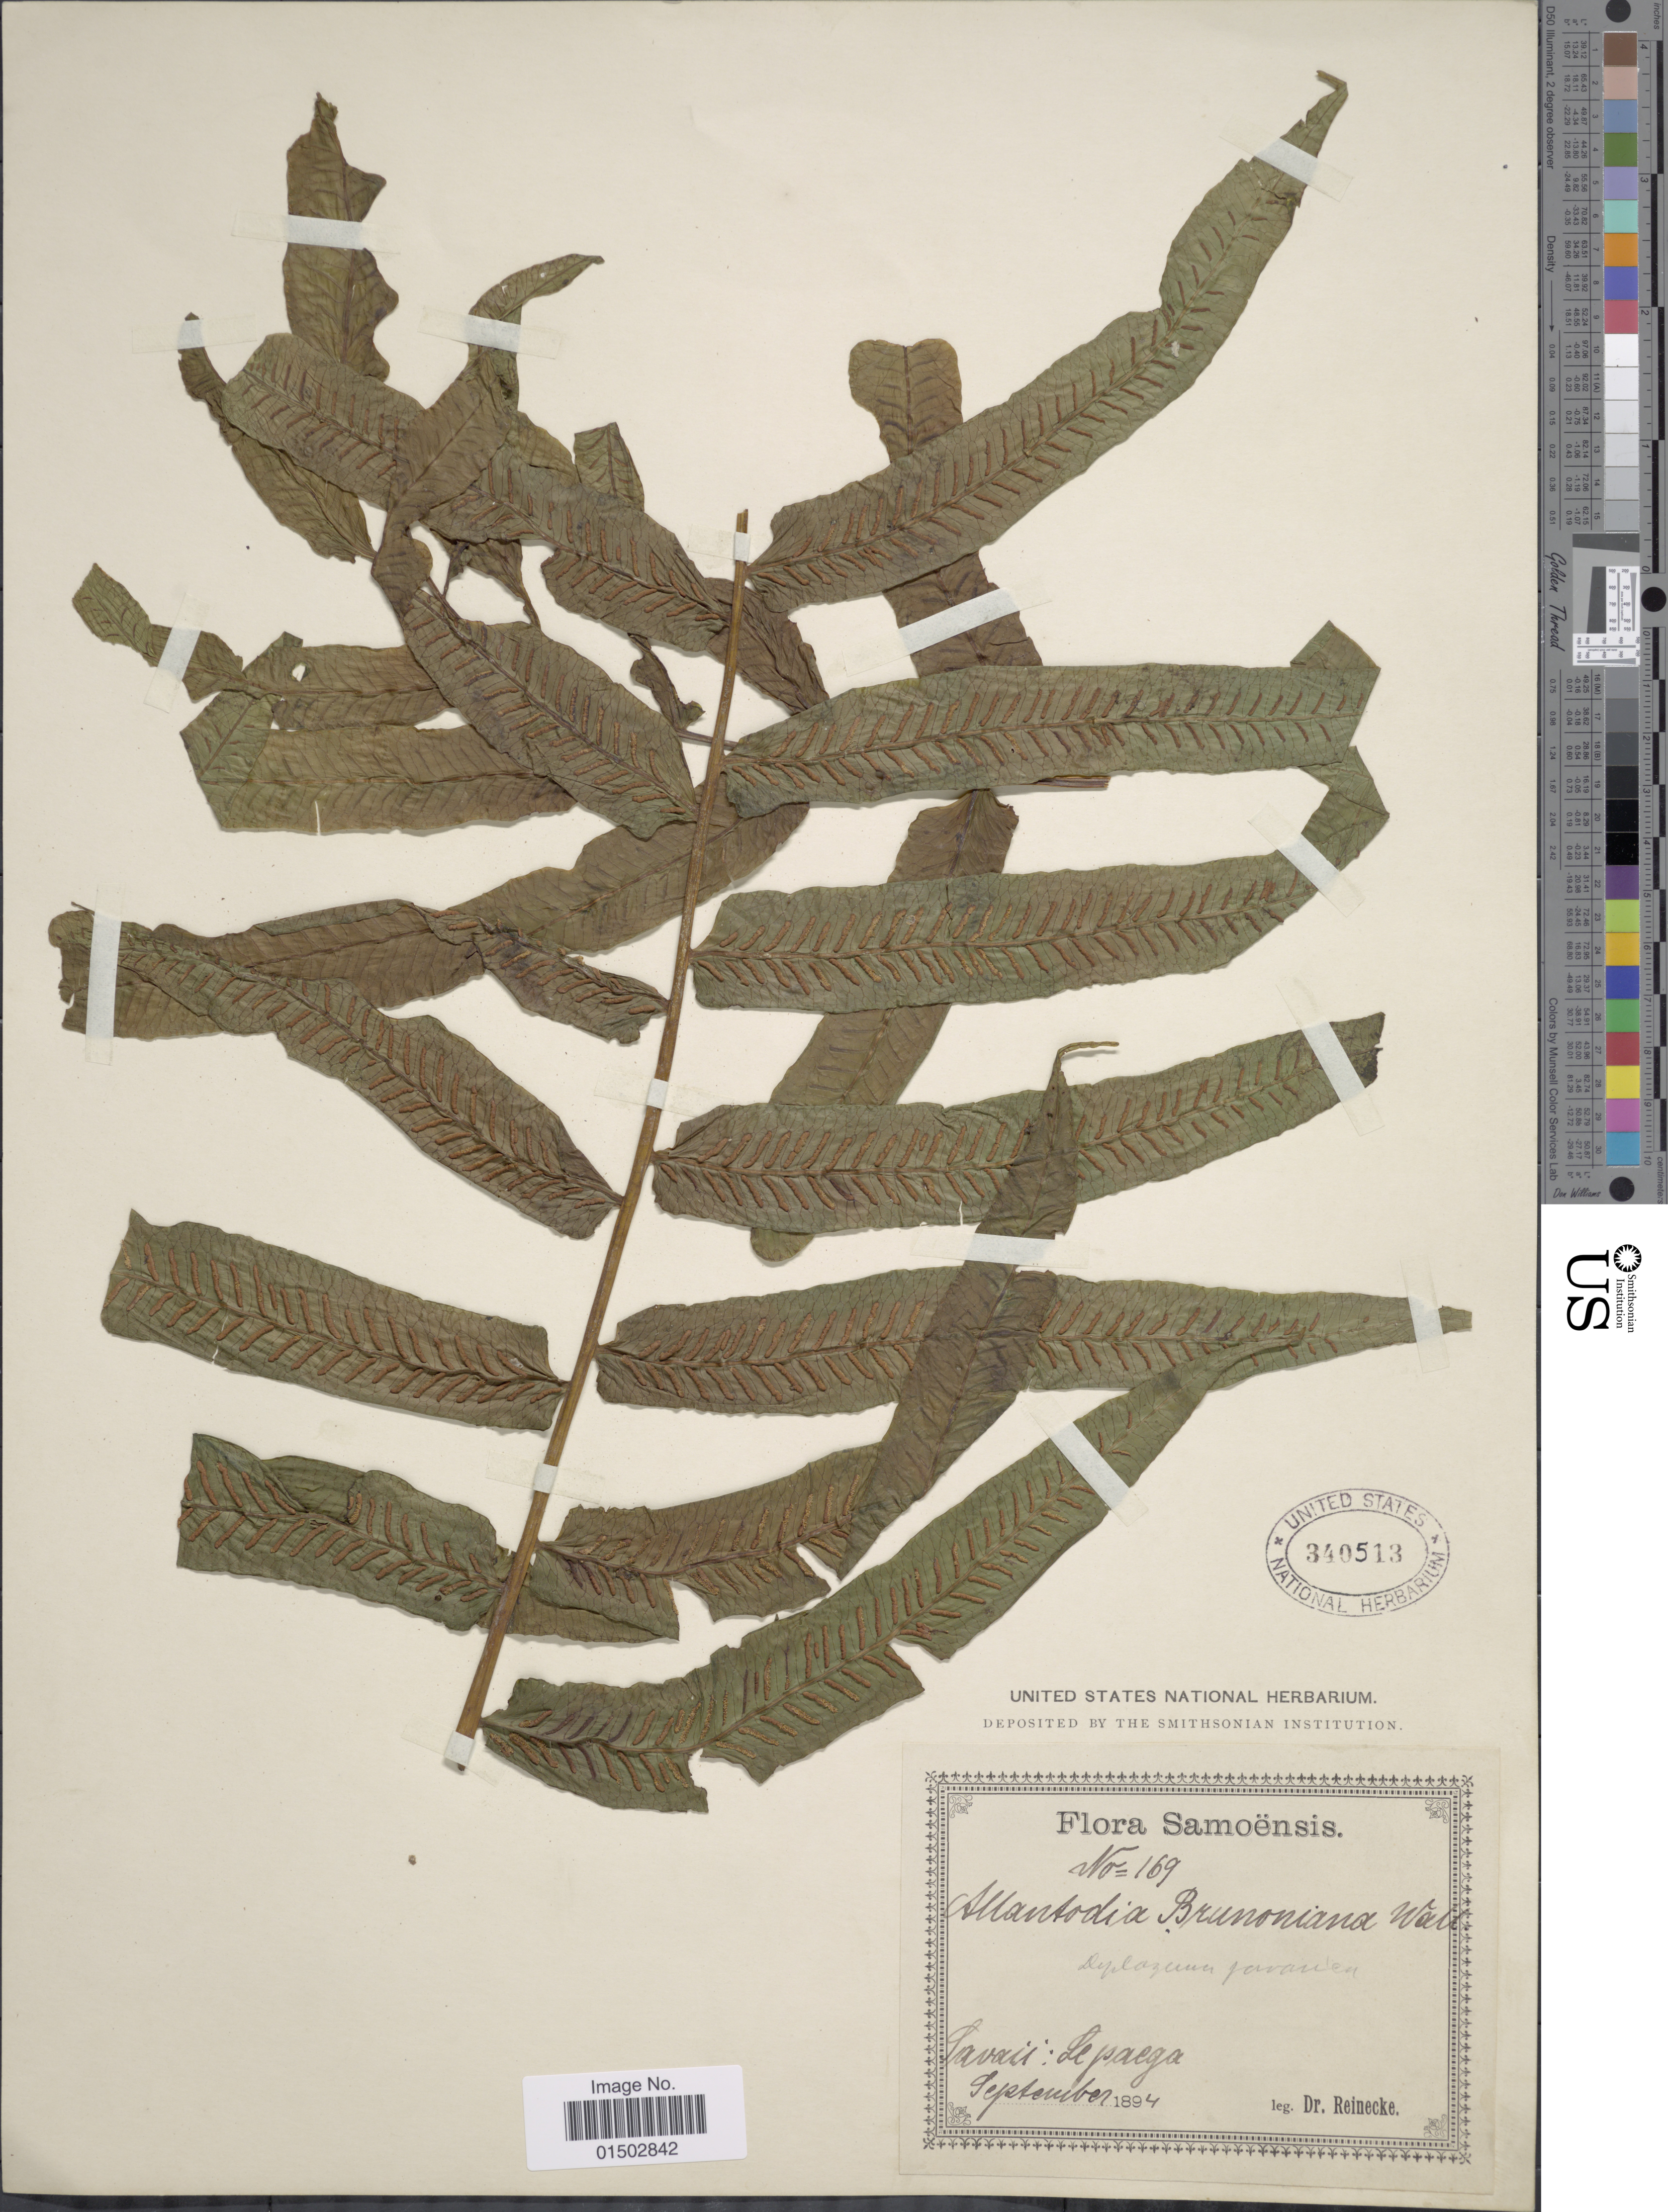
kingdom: Plantae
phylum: Tracheophyta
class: Polypodiopsida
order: Polypodiales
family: Diplaziopsidaceae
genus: Diplaziopsis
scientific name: Diplaziopsis javanica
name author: (Blume) C. Chr.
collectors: -- Reinecke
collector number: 169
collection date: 1894-09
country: American Samoa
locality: Flora Samoensis, Tavais: Le paega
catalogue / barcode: US 340513